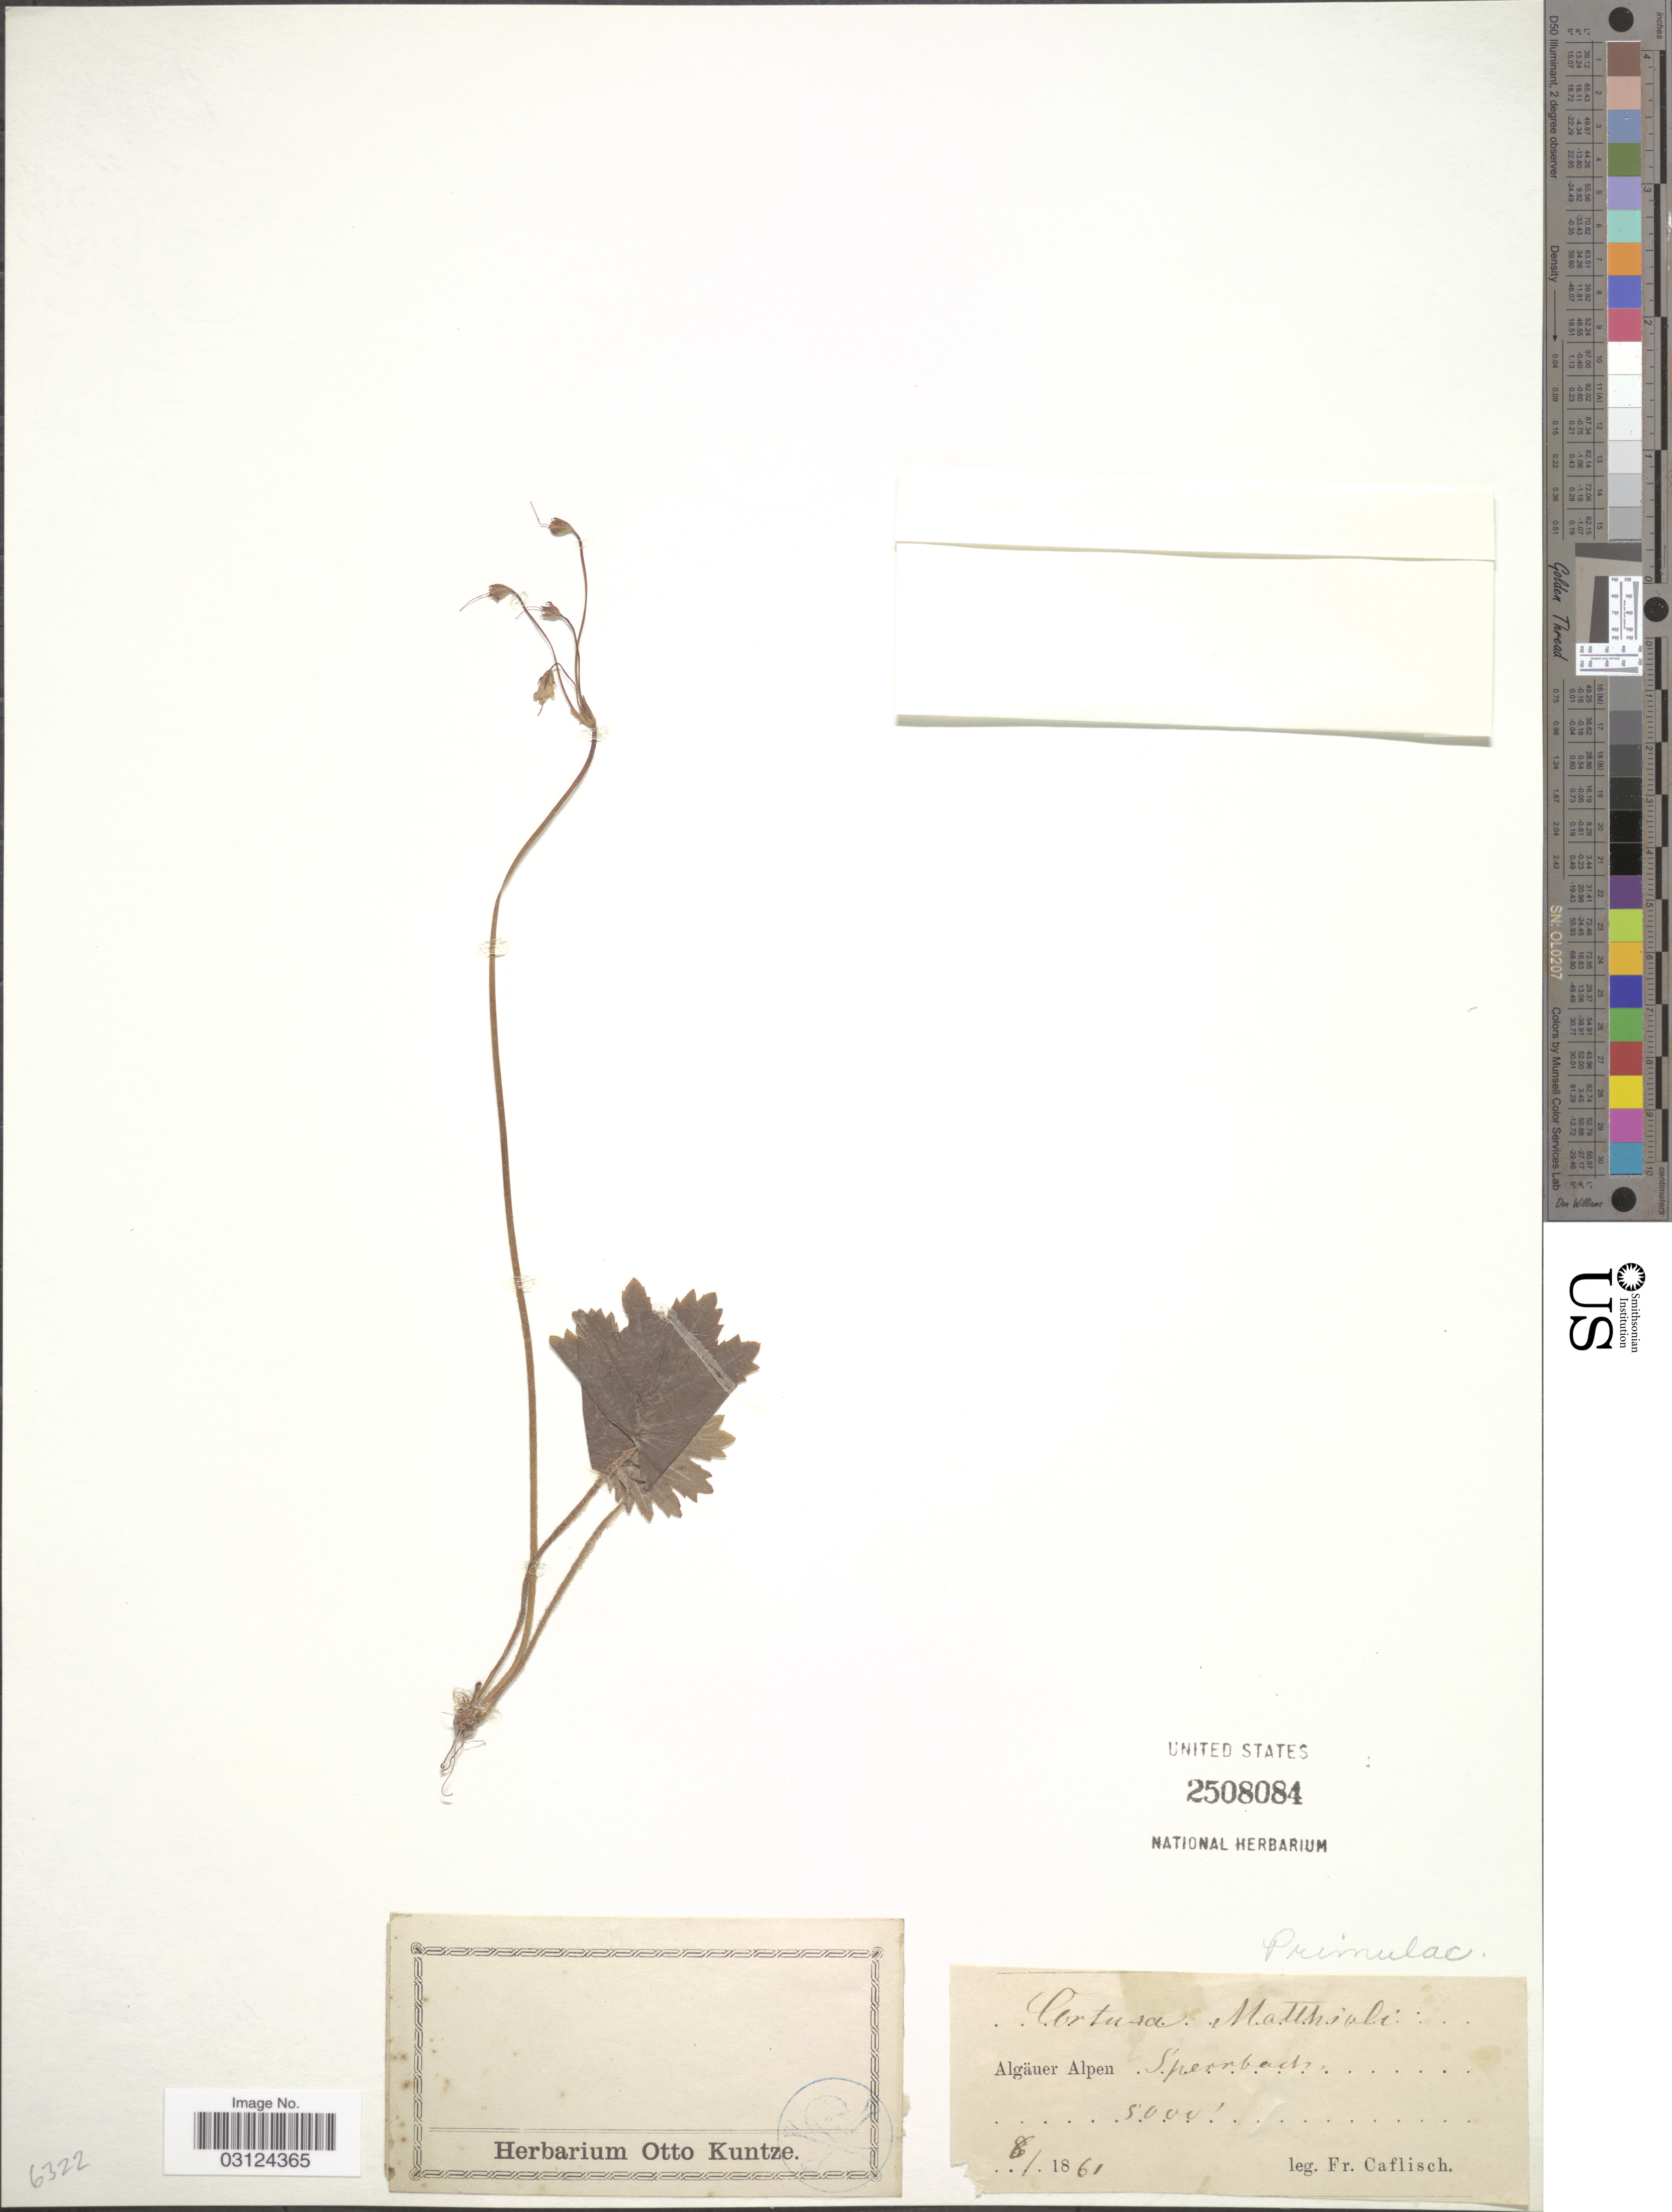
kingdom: Plantae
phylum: Tracheophyta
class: Magnoliopsida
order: Ericales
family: Primulaceae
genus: Cortusa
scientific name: Cortusa matthioli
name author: L.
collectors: J. F. Caflisch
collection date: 1861-08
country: Germany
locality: Algäer Alpen. Sperrbach.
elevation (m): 1524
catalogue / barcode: US 2508084